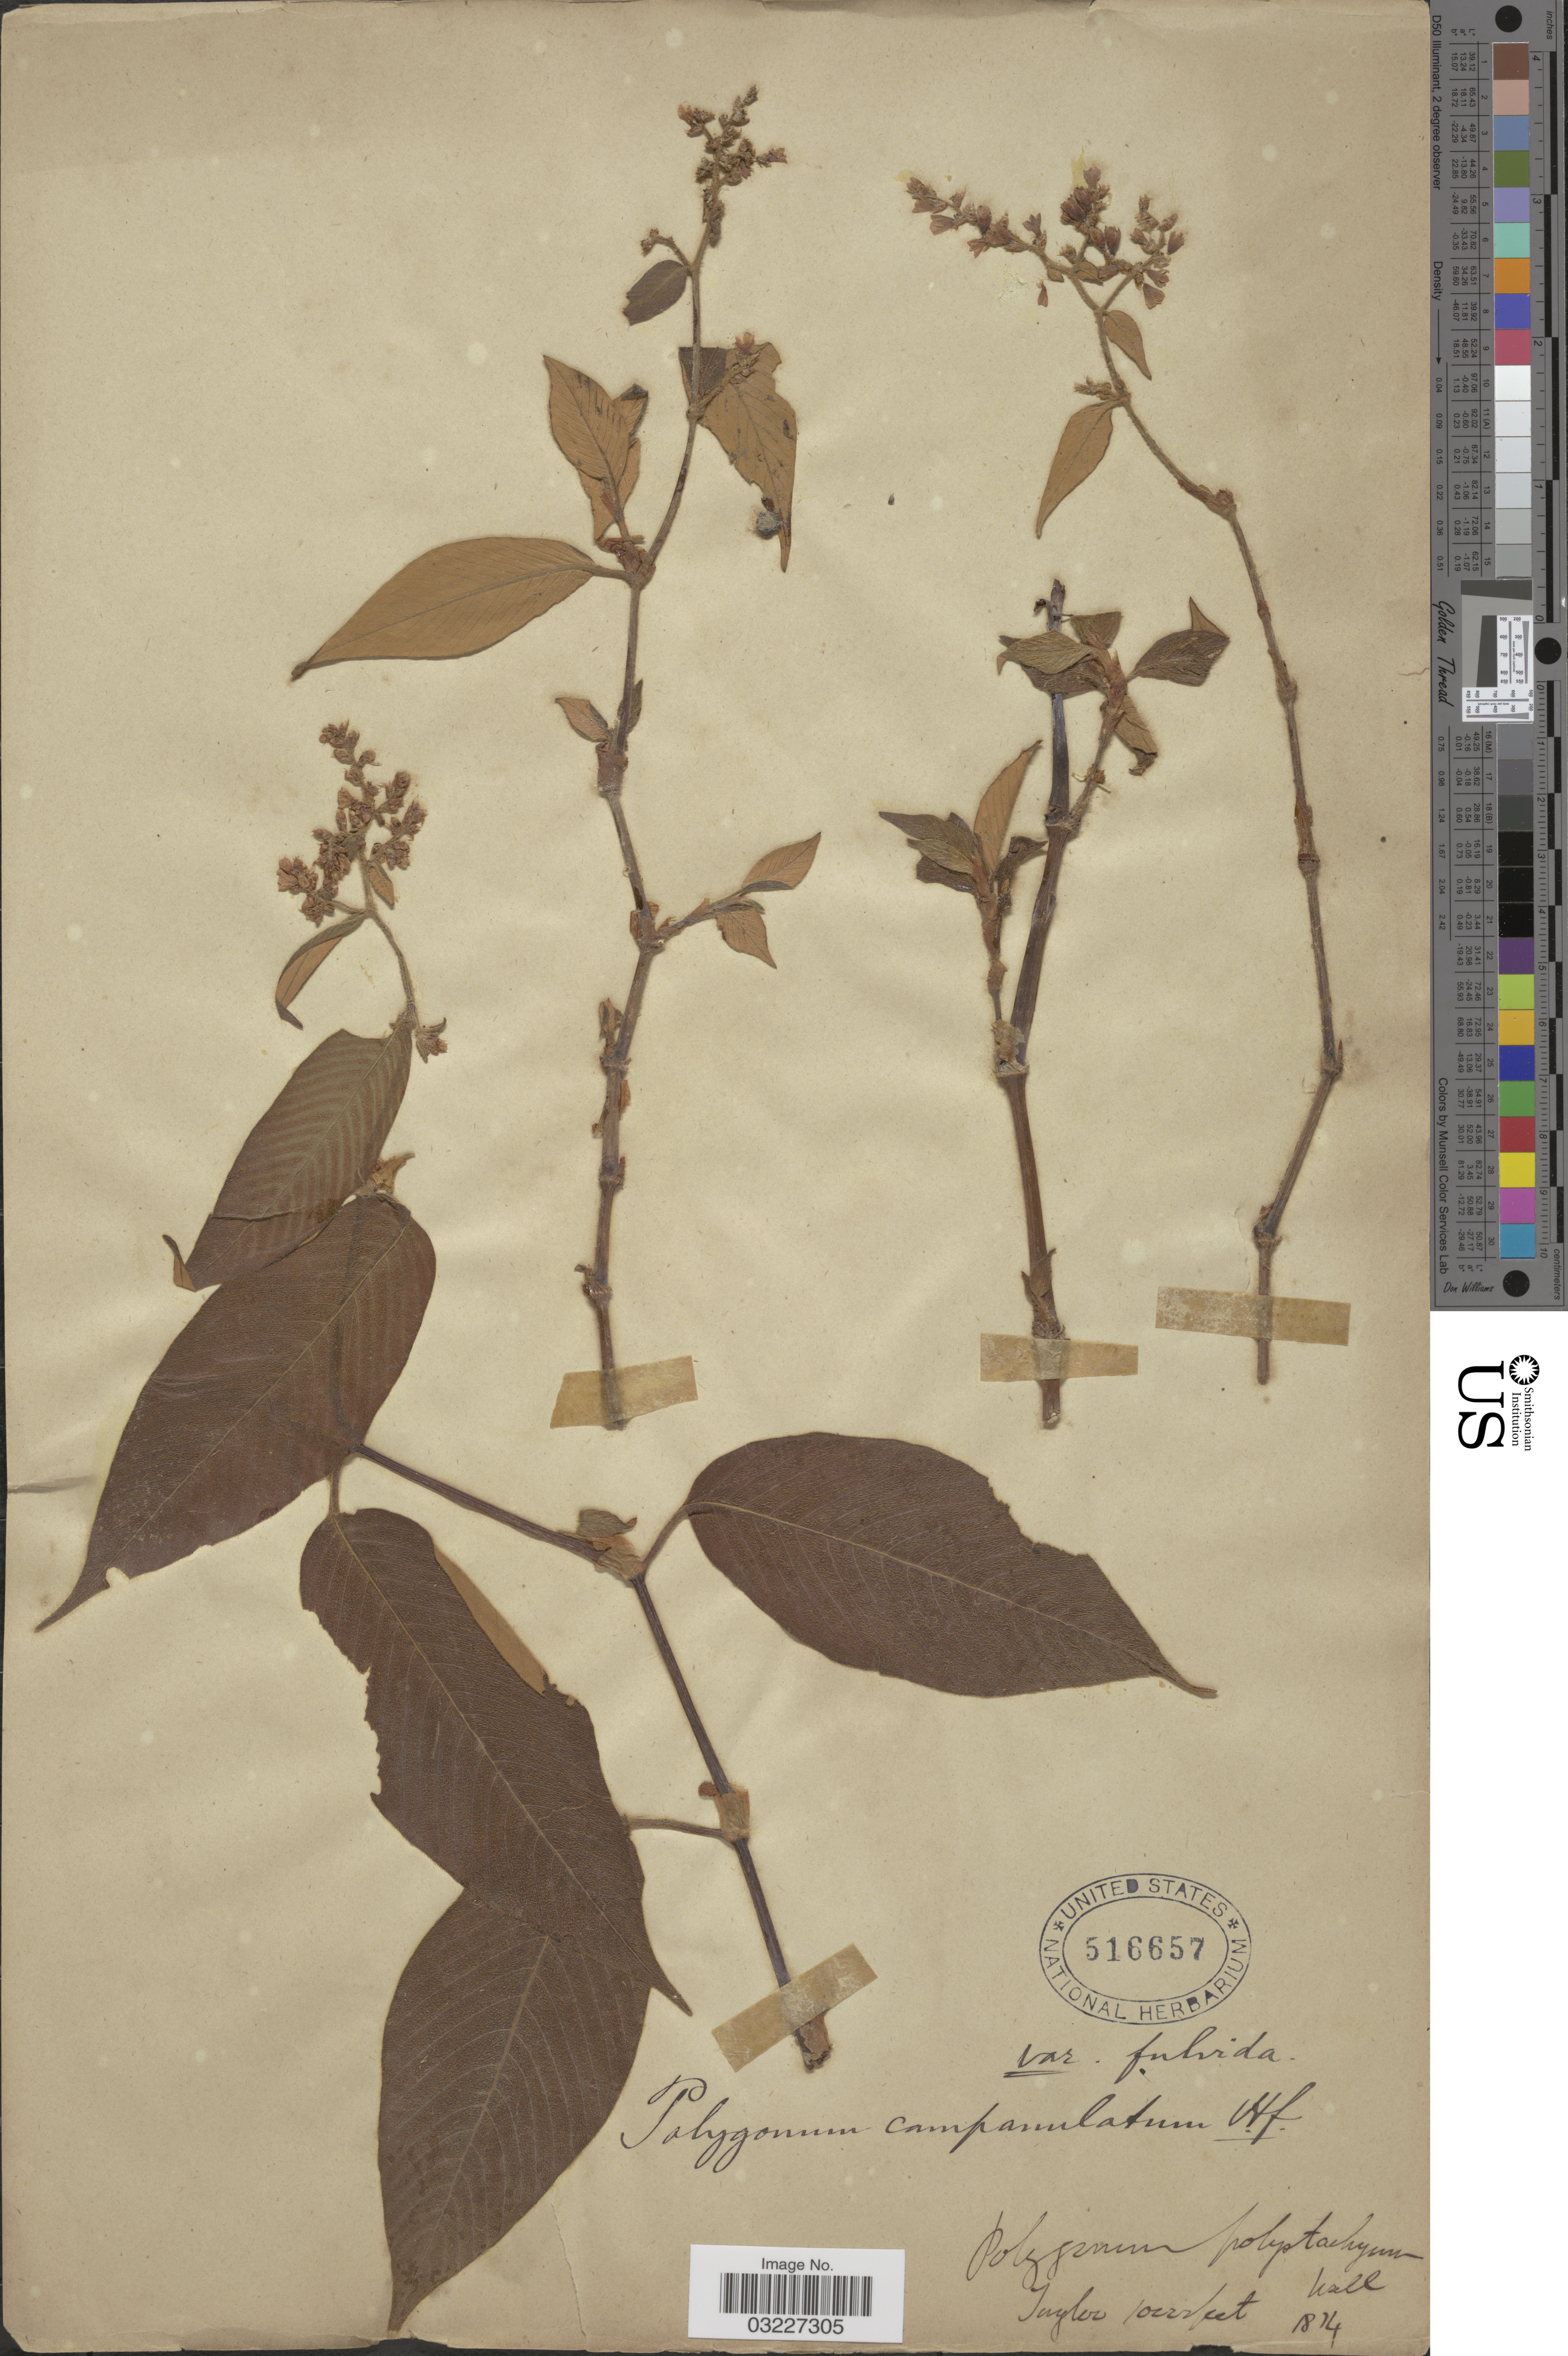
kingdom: Plantae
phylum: Tracheophyta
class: Magnoliopsida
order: Caryophyllales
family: Polygonaceae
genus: Koenigia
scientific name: Koenigia campanulata var. fulvida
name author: T.M. Schust. & Reveal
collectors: -- Taylor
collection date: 1814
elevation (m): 305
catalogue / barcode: US 516657